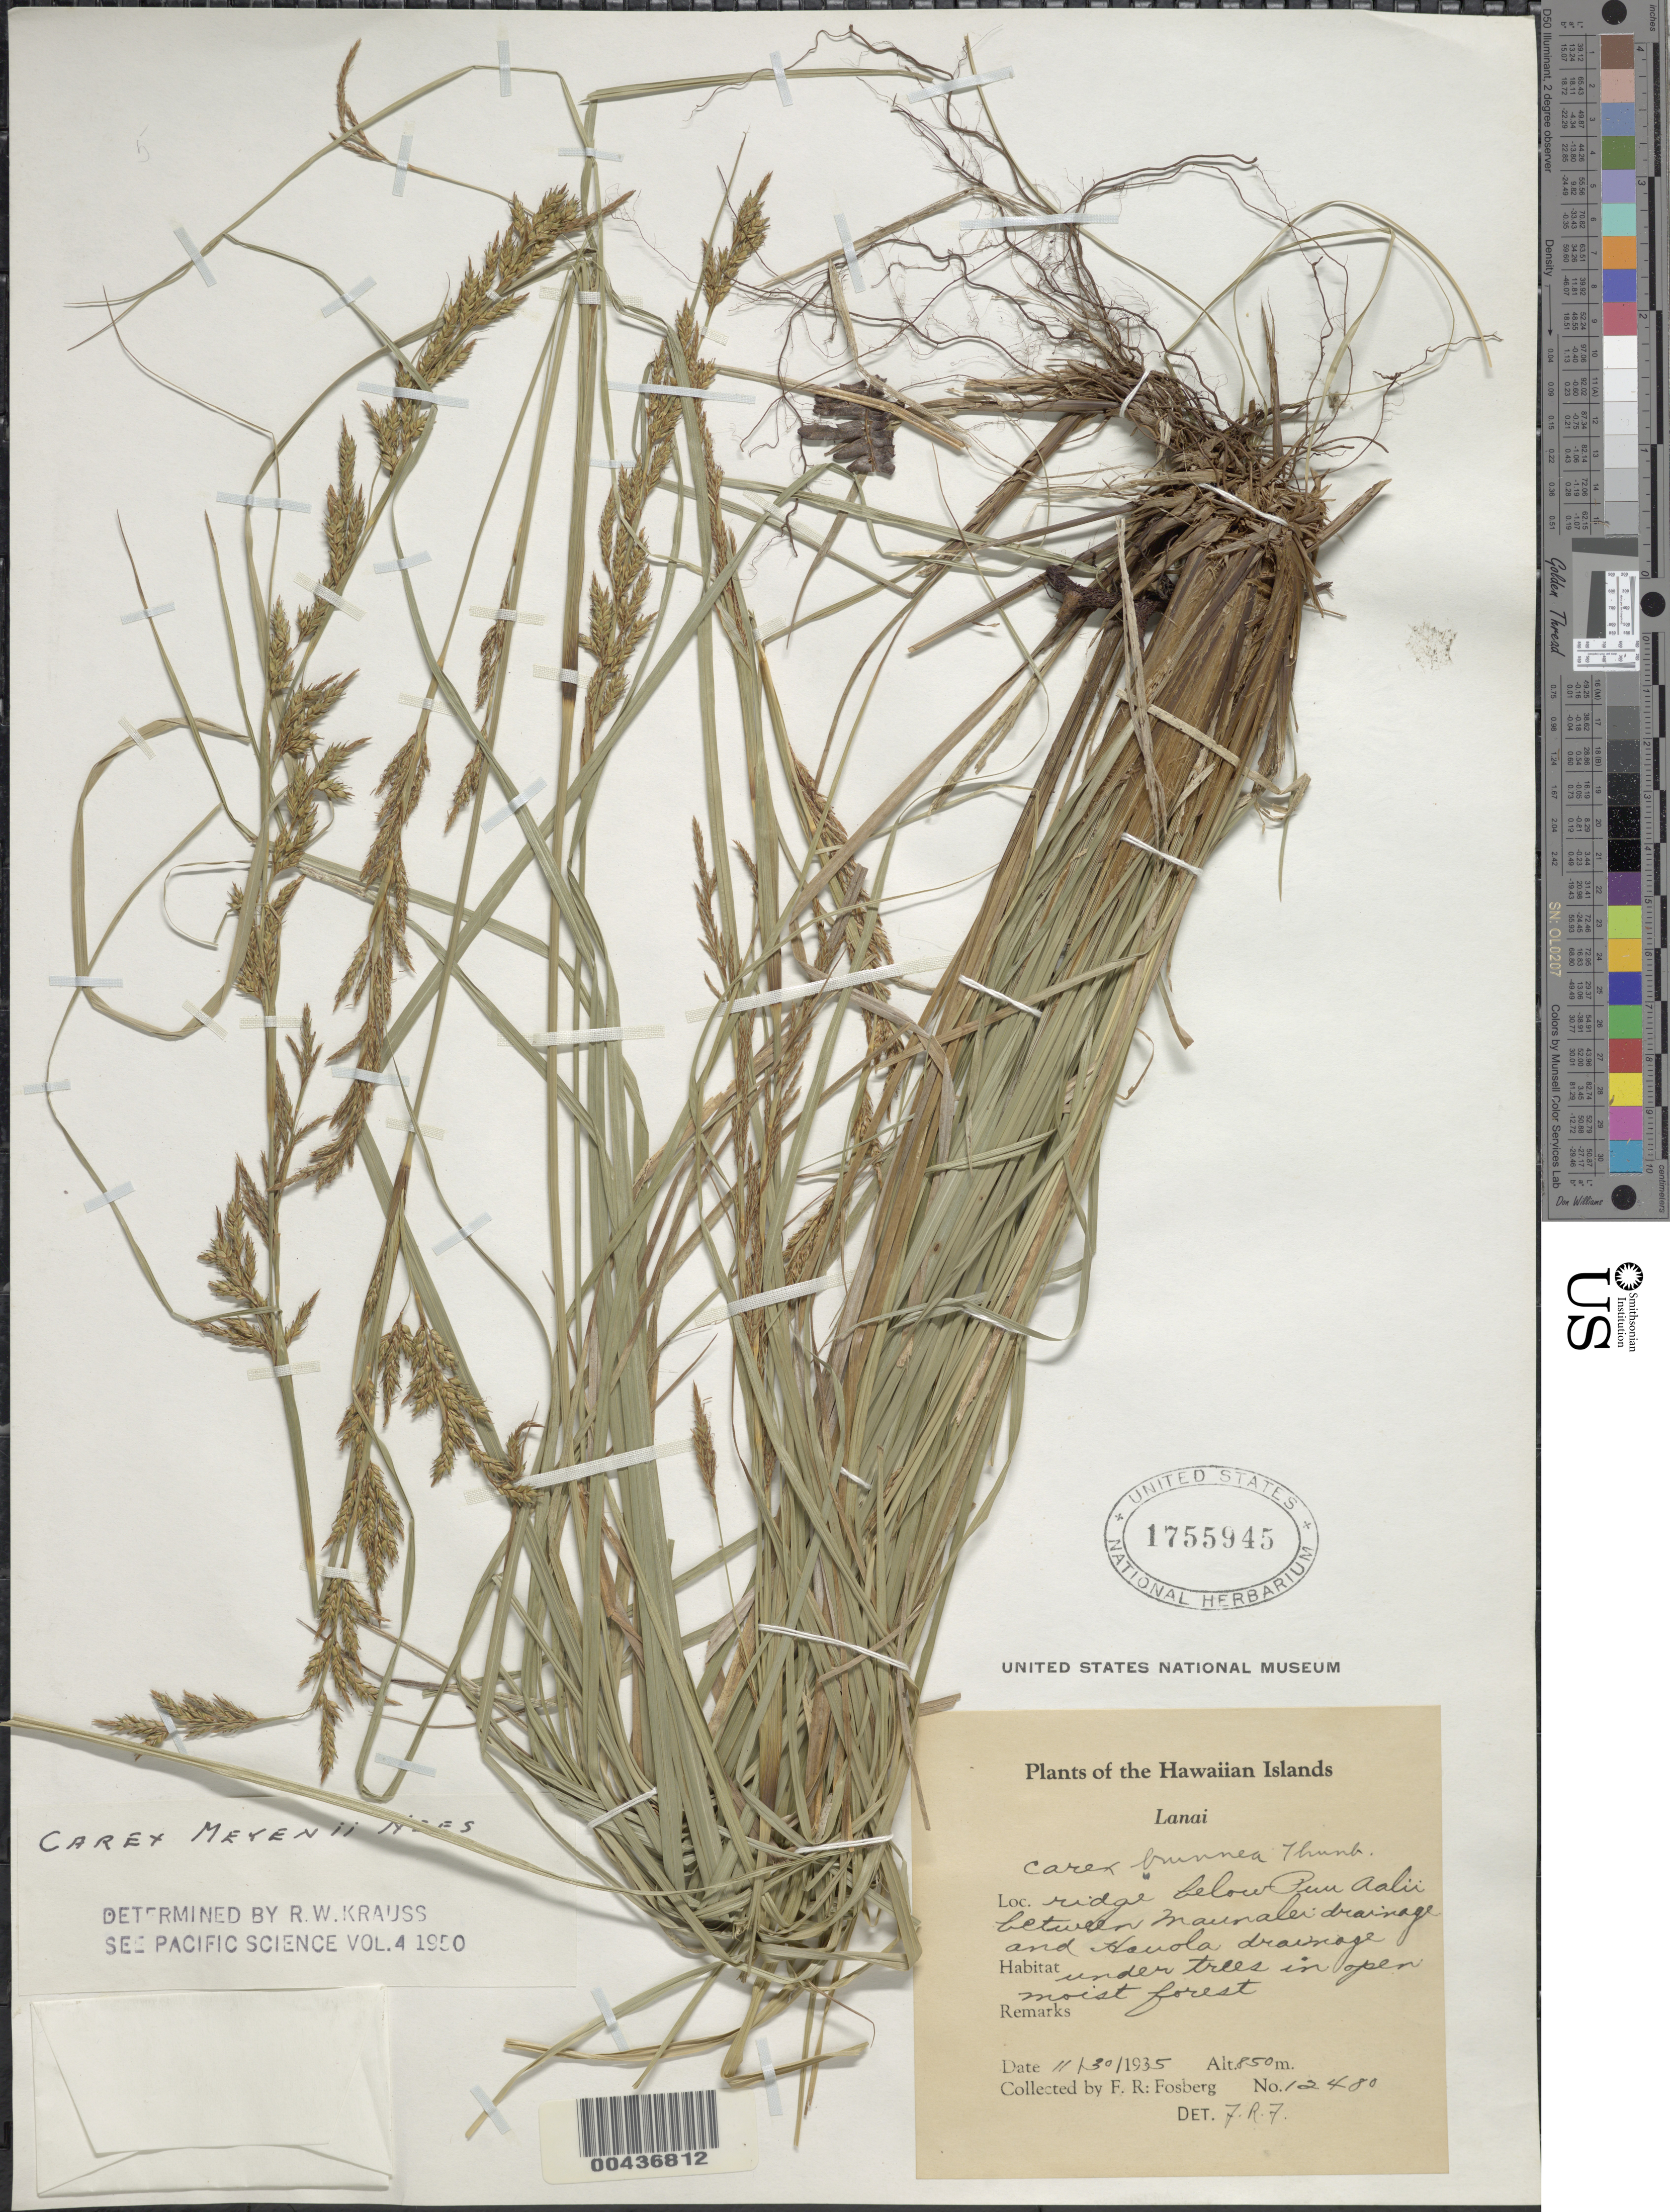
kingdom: Plantae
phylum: Tracheophyta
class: Liliopsida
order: Poales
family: Cyperaceae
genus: Carex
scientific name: Carex meyenii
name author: Nees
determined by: Krauss, R. W.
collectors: F. R. Fosberg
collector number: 12480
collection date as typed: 30 Nov 1935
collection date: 1935-11-30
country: United States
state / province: Hawaii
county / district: Maui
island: Lana'i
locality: Ridge below Puu Aalii between Maunalei drainage and Hauola drainage, Lanai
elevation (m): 850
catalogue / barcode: US 1755945